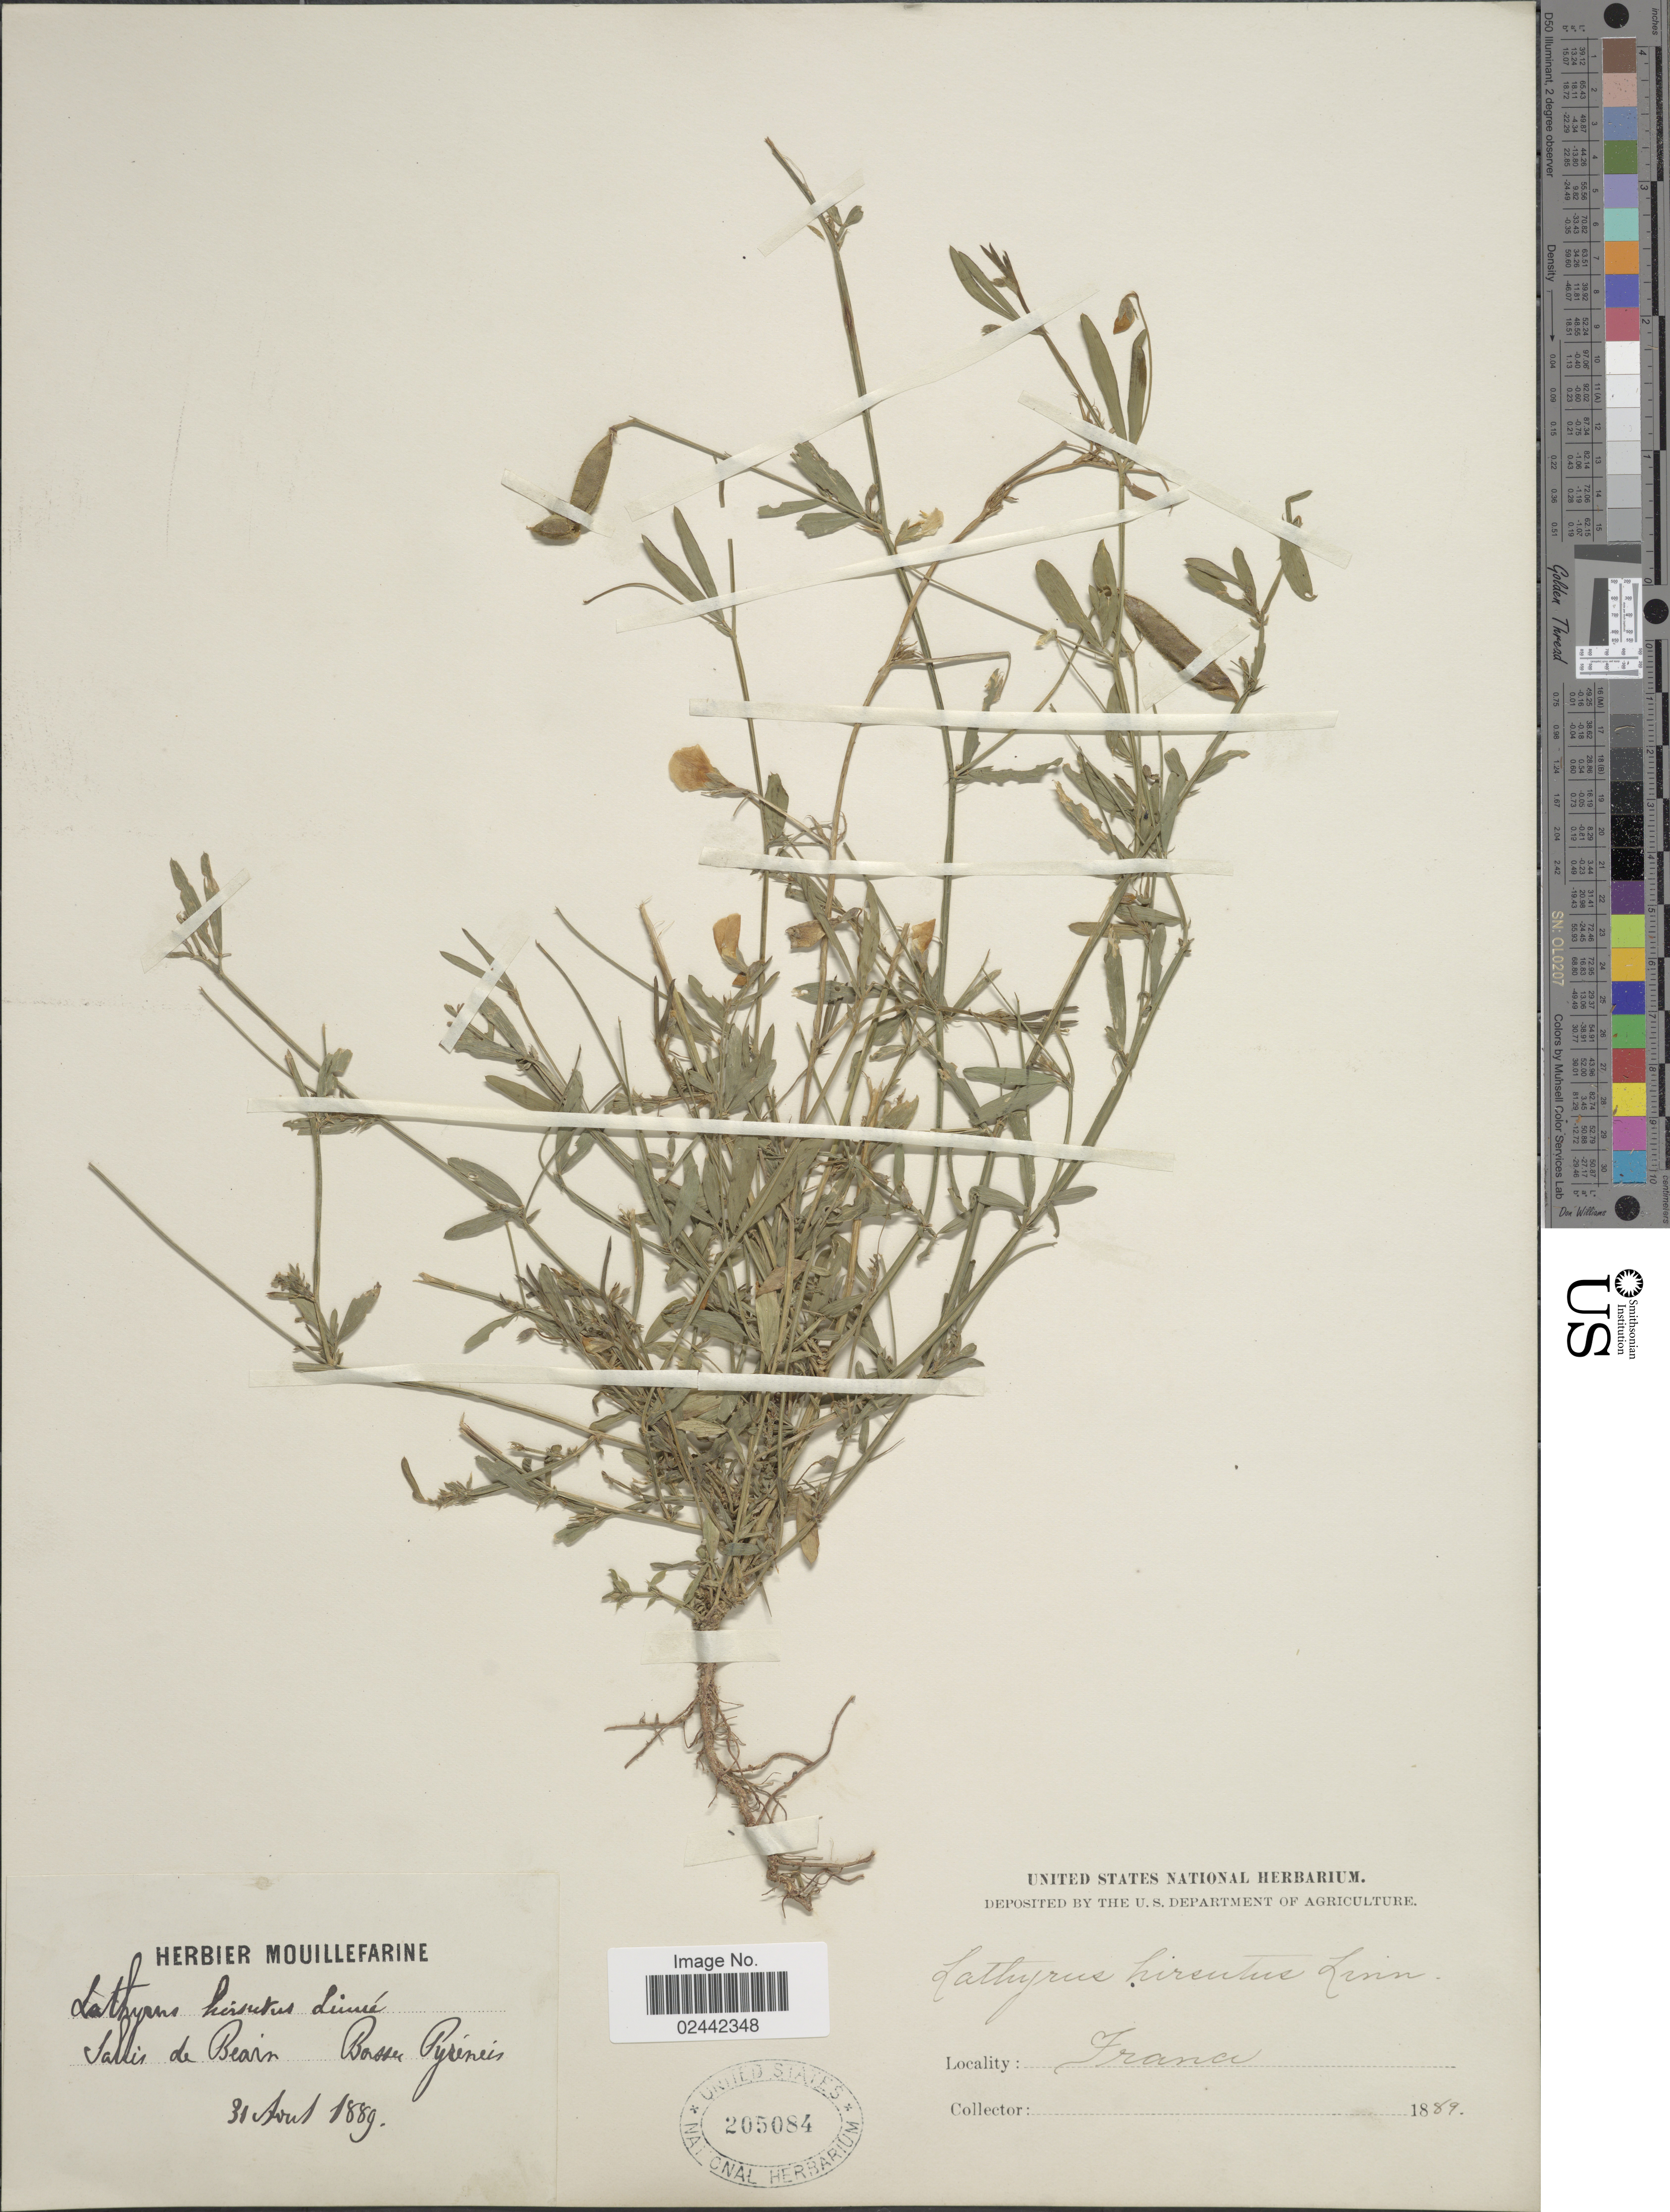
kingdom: Plantae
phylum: Tracheophyta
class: Magnoliopsida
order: Fabales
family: Fabaceae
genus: Lathyrus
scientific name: Lathyrus hirsutus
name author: L.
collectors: ex herb. Mouillefarine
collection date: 1889-08-31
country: France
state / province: Nouvelle-Aquitaine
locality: Salies de Béarn, Basses Pyrénées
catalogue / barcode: US 205084